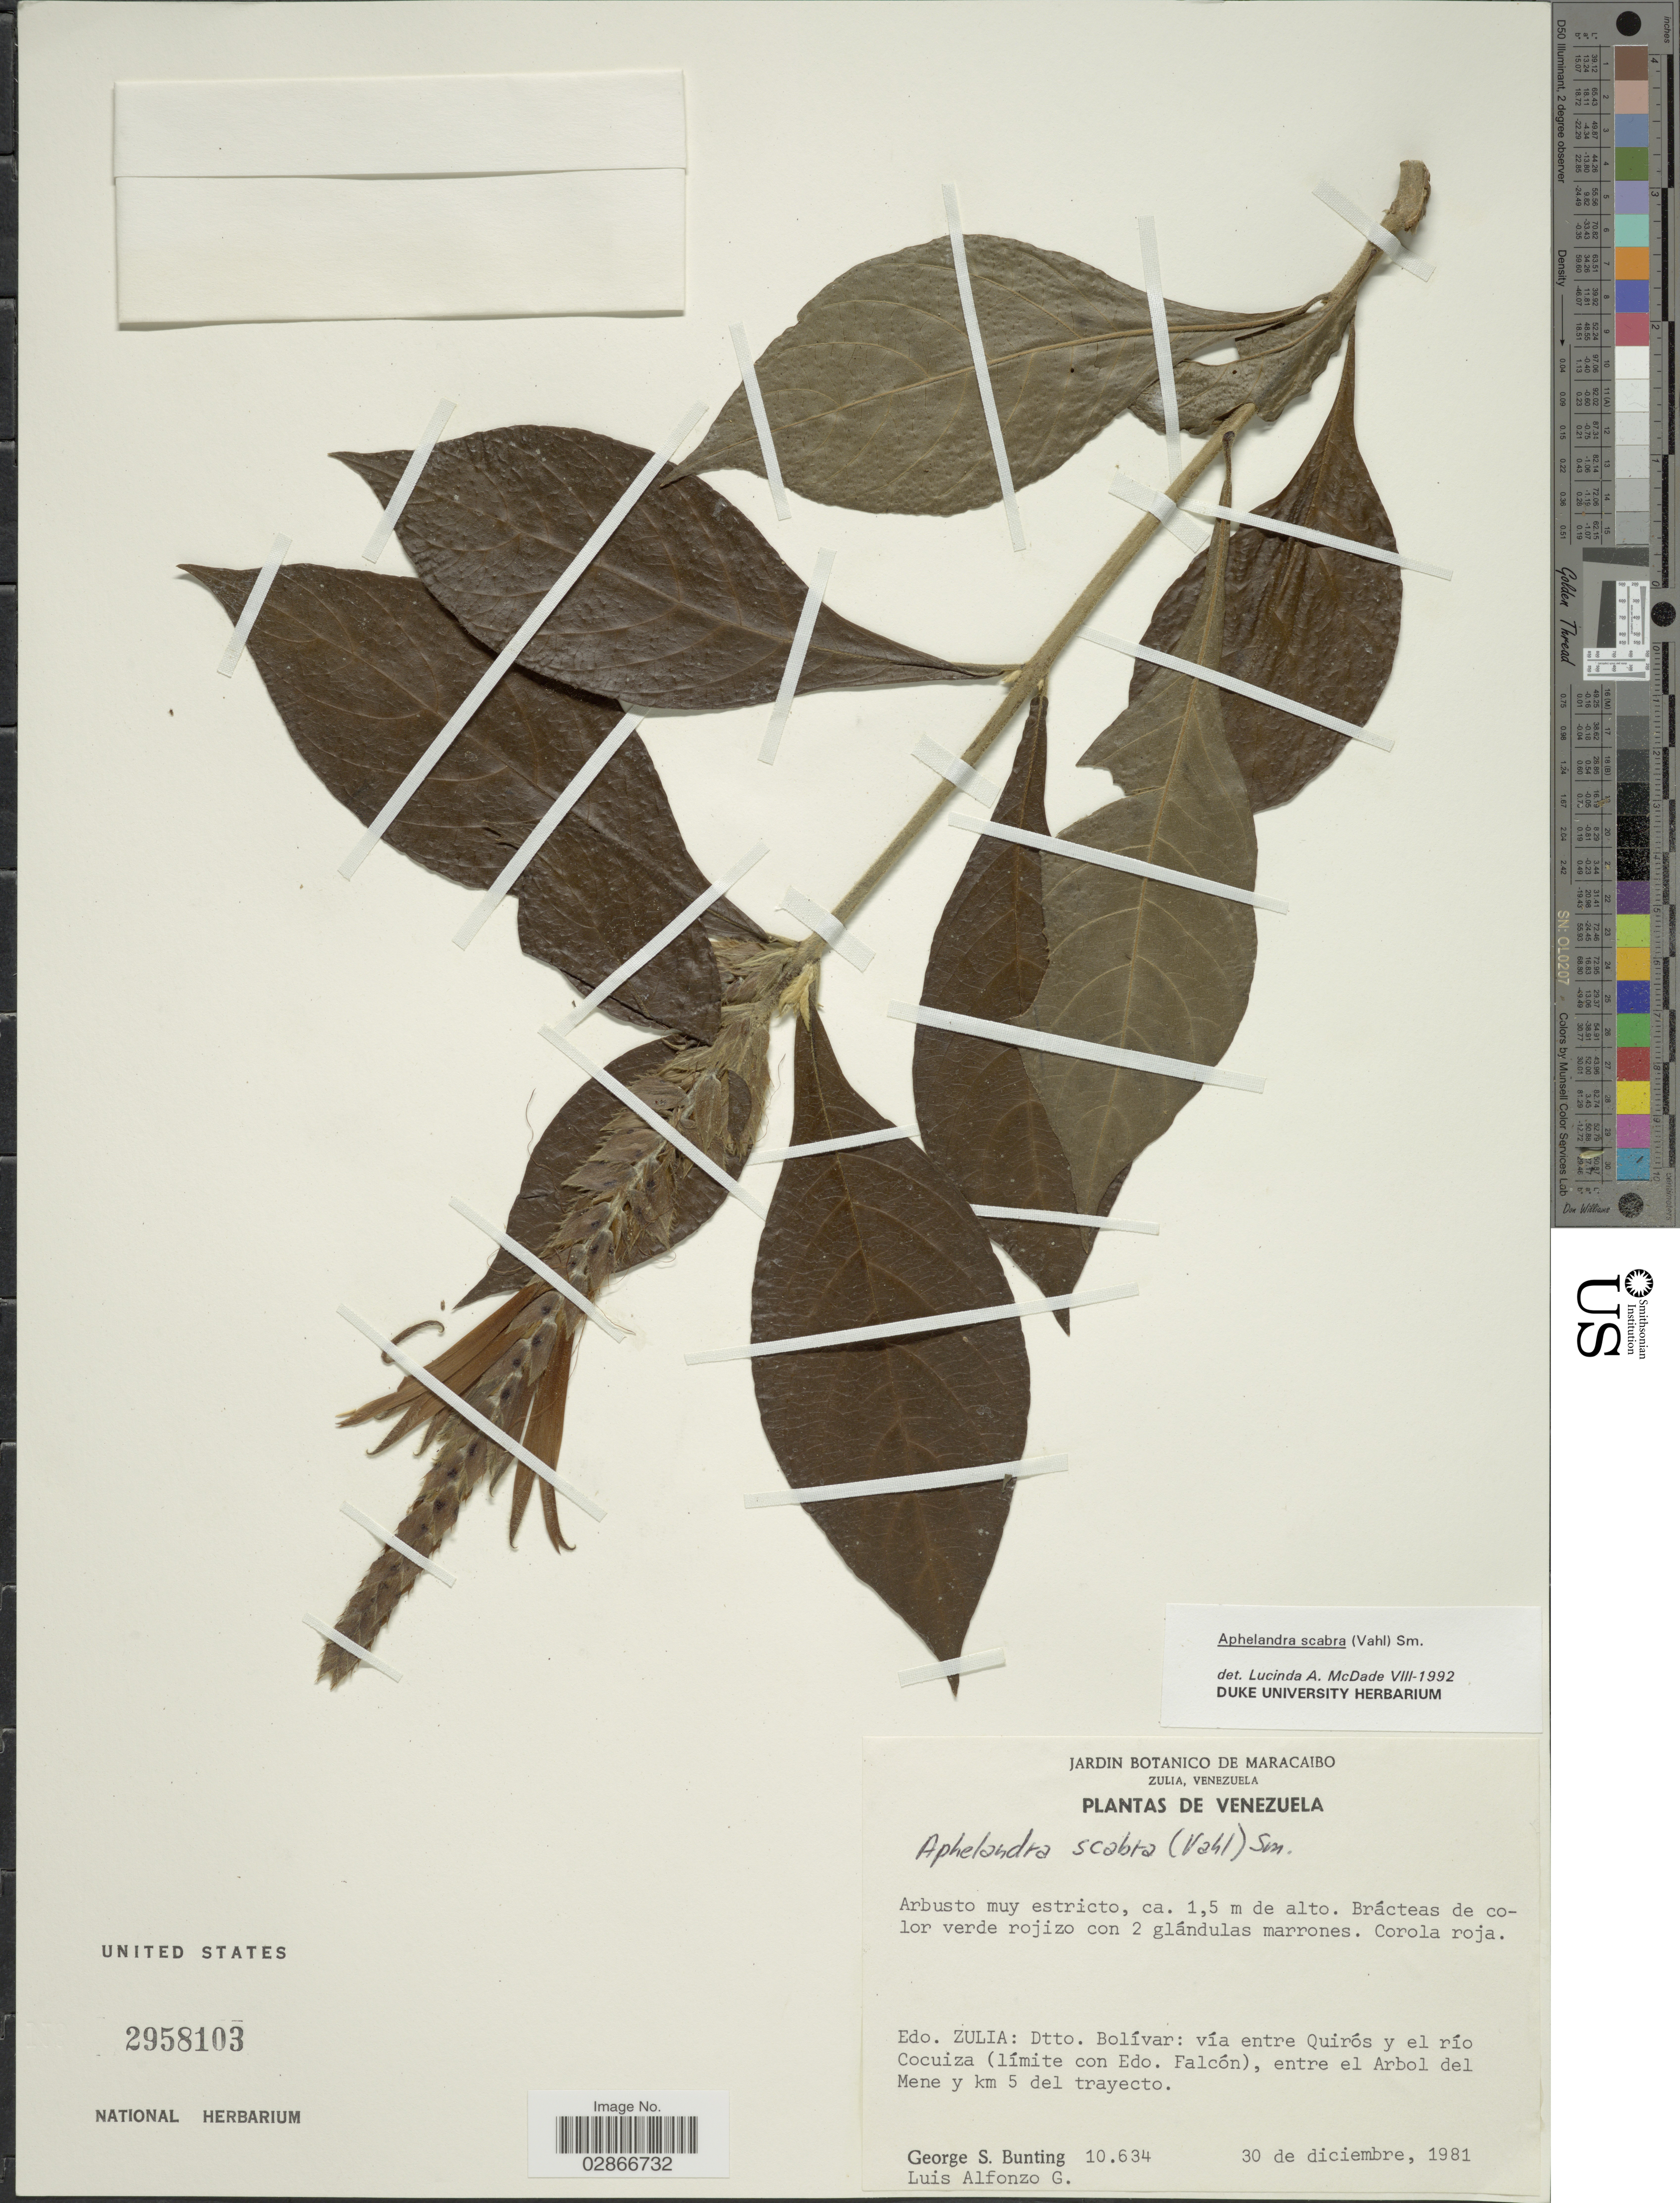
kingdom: Plantae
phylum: Tracheophyta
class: Magnoliopsida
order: Lamiales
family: Acanthaceae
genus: Aphelandra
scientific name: Aphelandra deppeana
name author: Schltdl. & Cham.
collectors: G. S. Bunting & L. Alfonzo G.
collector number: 10634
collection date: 1981-12-30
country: Venezuela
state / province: Zulia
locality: Edo. Zulia: Dtto. Bolívar: vía entre Quirós y el río Cocuiza (límite con Edo. Falcón), entre el Arbol del Mene y km 5 del trayecto.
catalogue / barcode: US 2958103